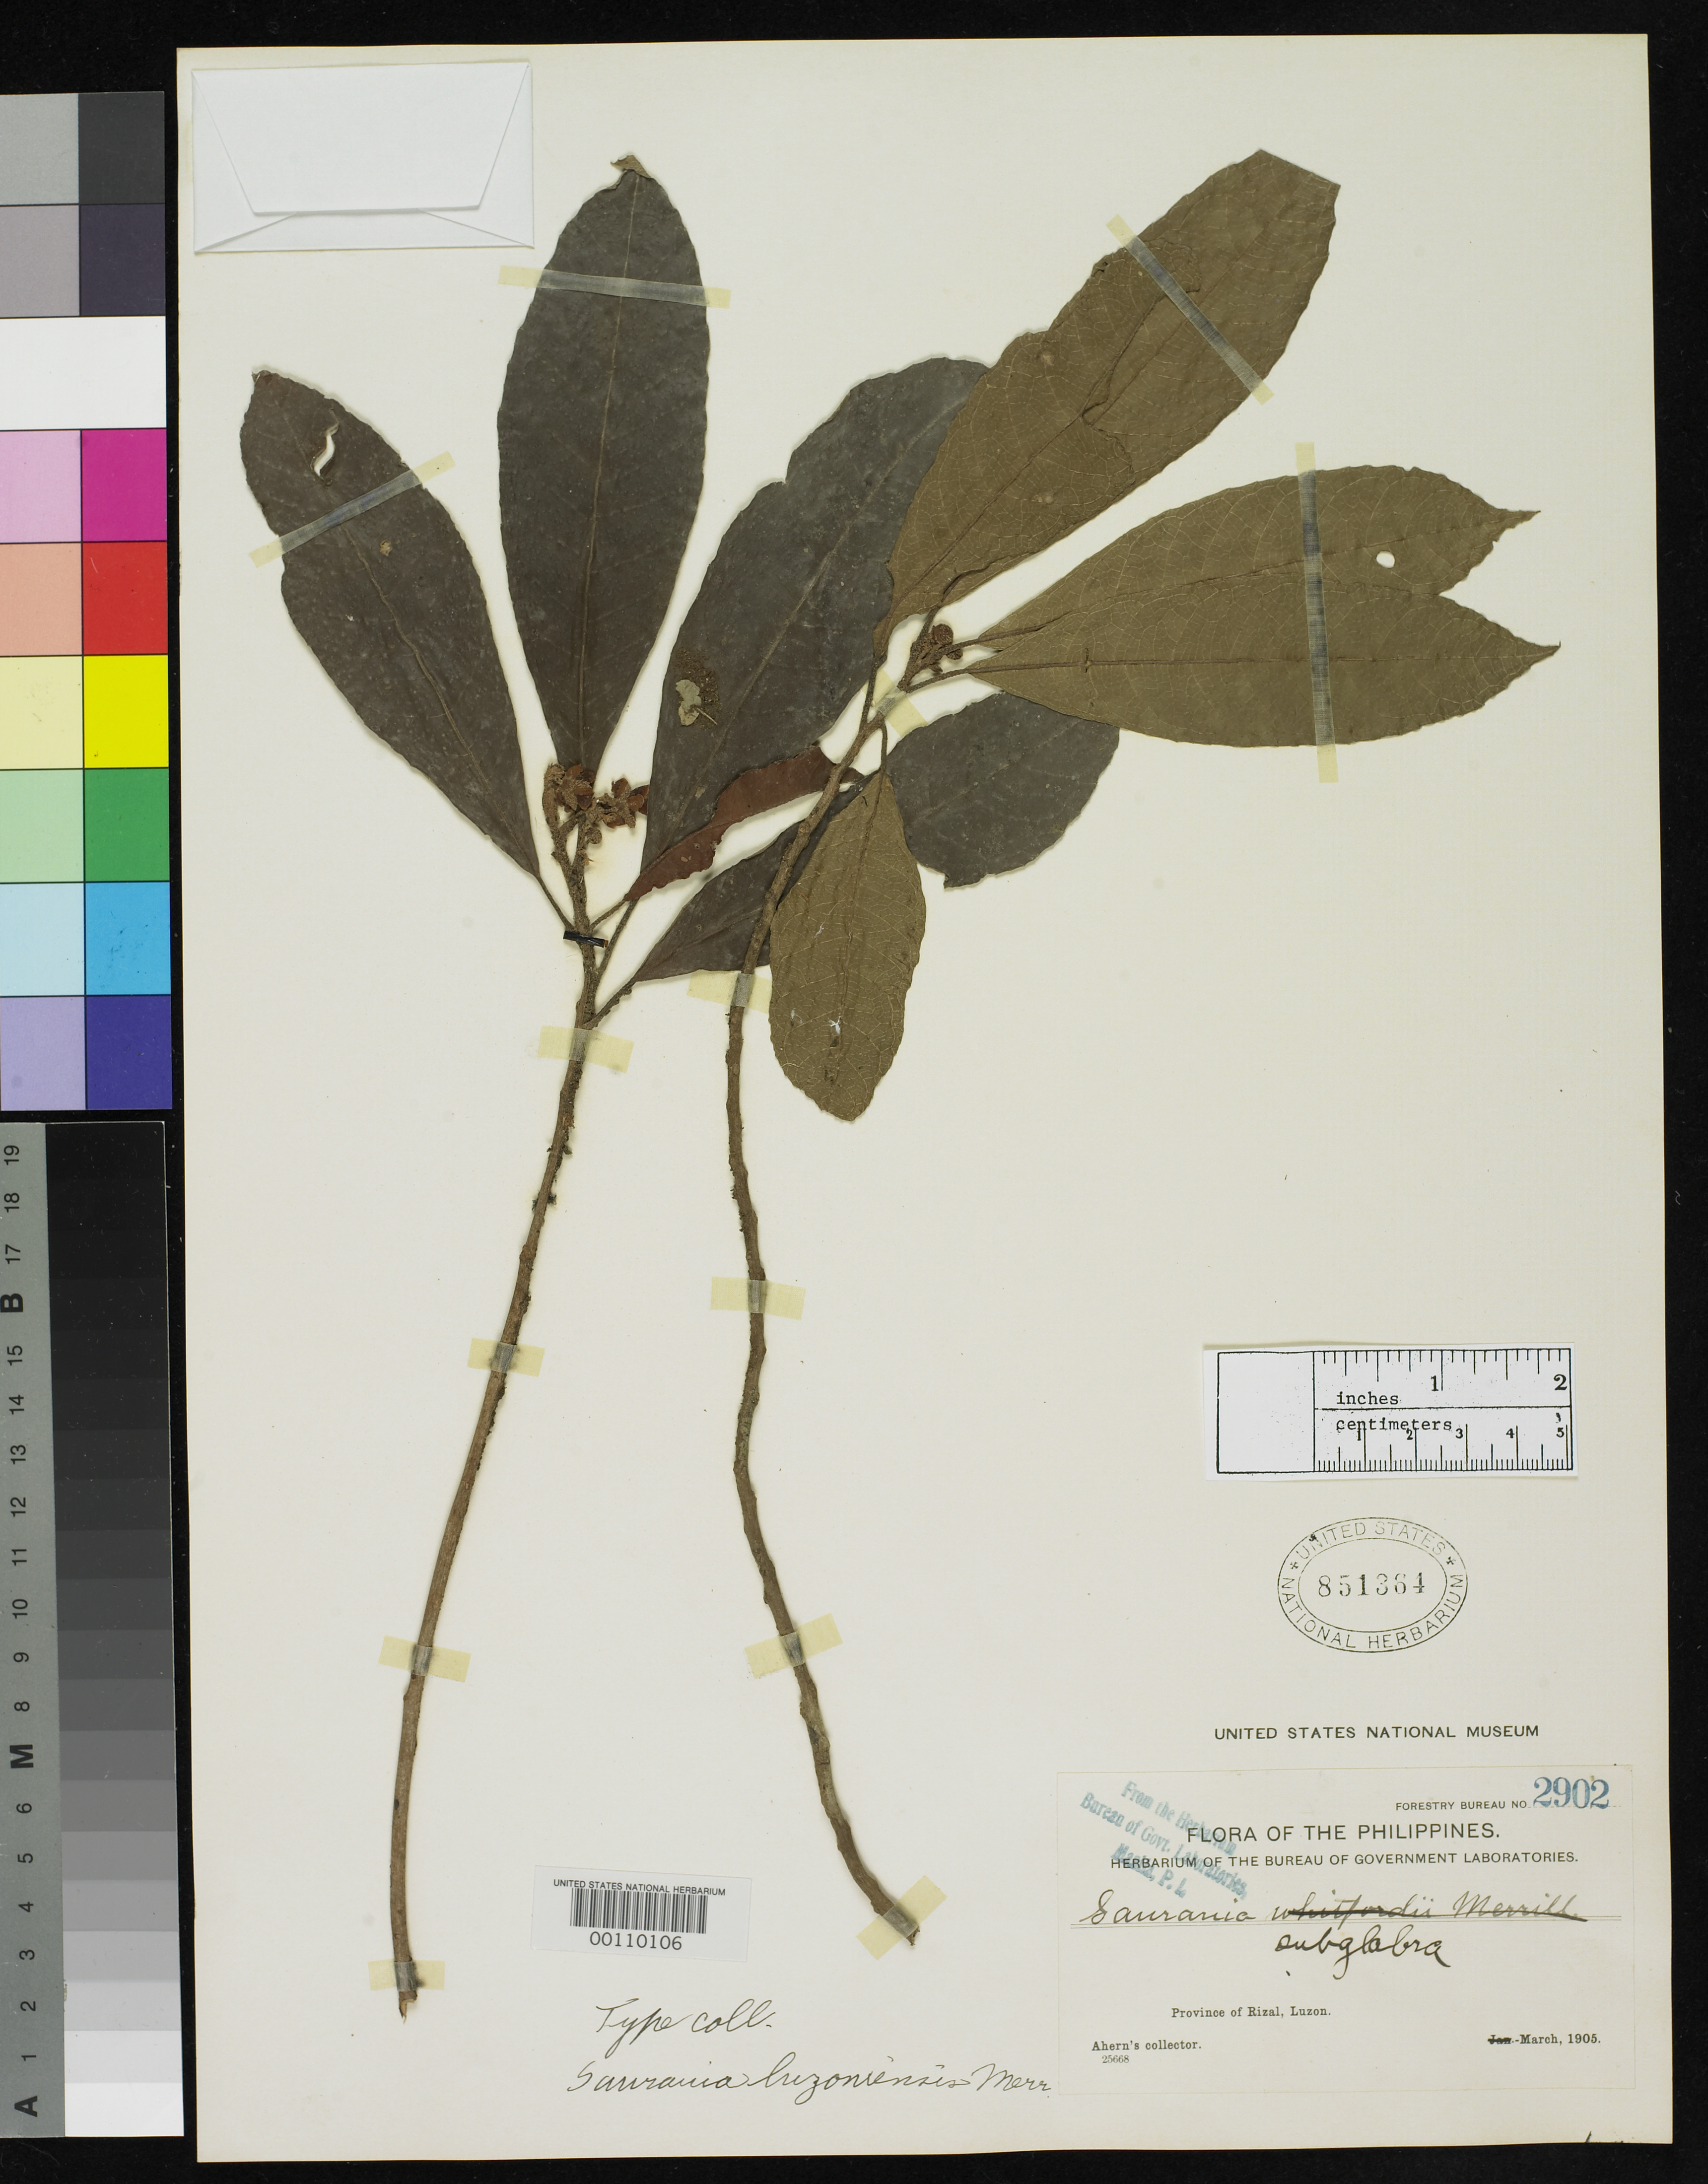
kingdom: Plantae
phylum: Tracheophyta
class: Magnoliopsida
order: Ericales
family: Actinidiaceae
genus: Saurauia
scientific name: Saurauia luzoniensis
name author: Merr.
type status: Isosyntype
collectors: Ahern's collector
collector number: For. Bur. 2902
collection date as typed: Mar 1905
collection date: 1905-03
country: Philippines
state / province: Calabarzon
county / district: Rizal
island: Luzon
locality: Bosoboso.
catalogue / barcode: US 851364